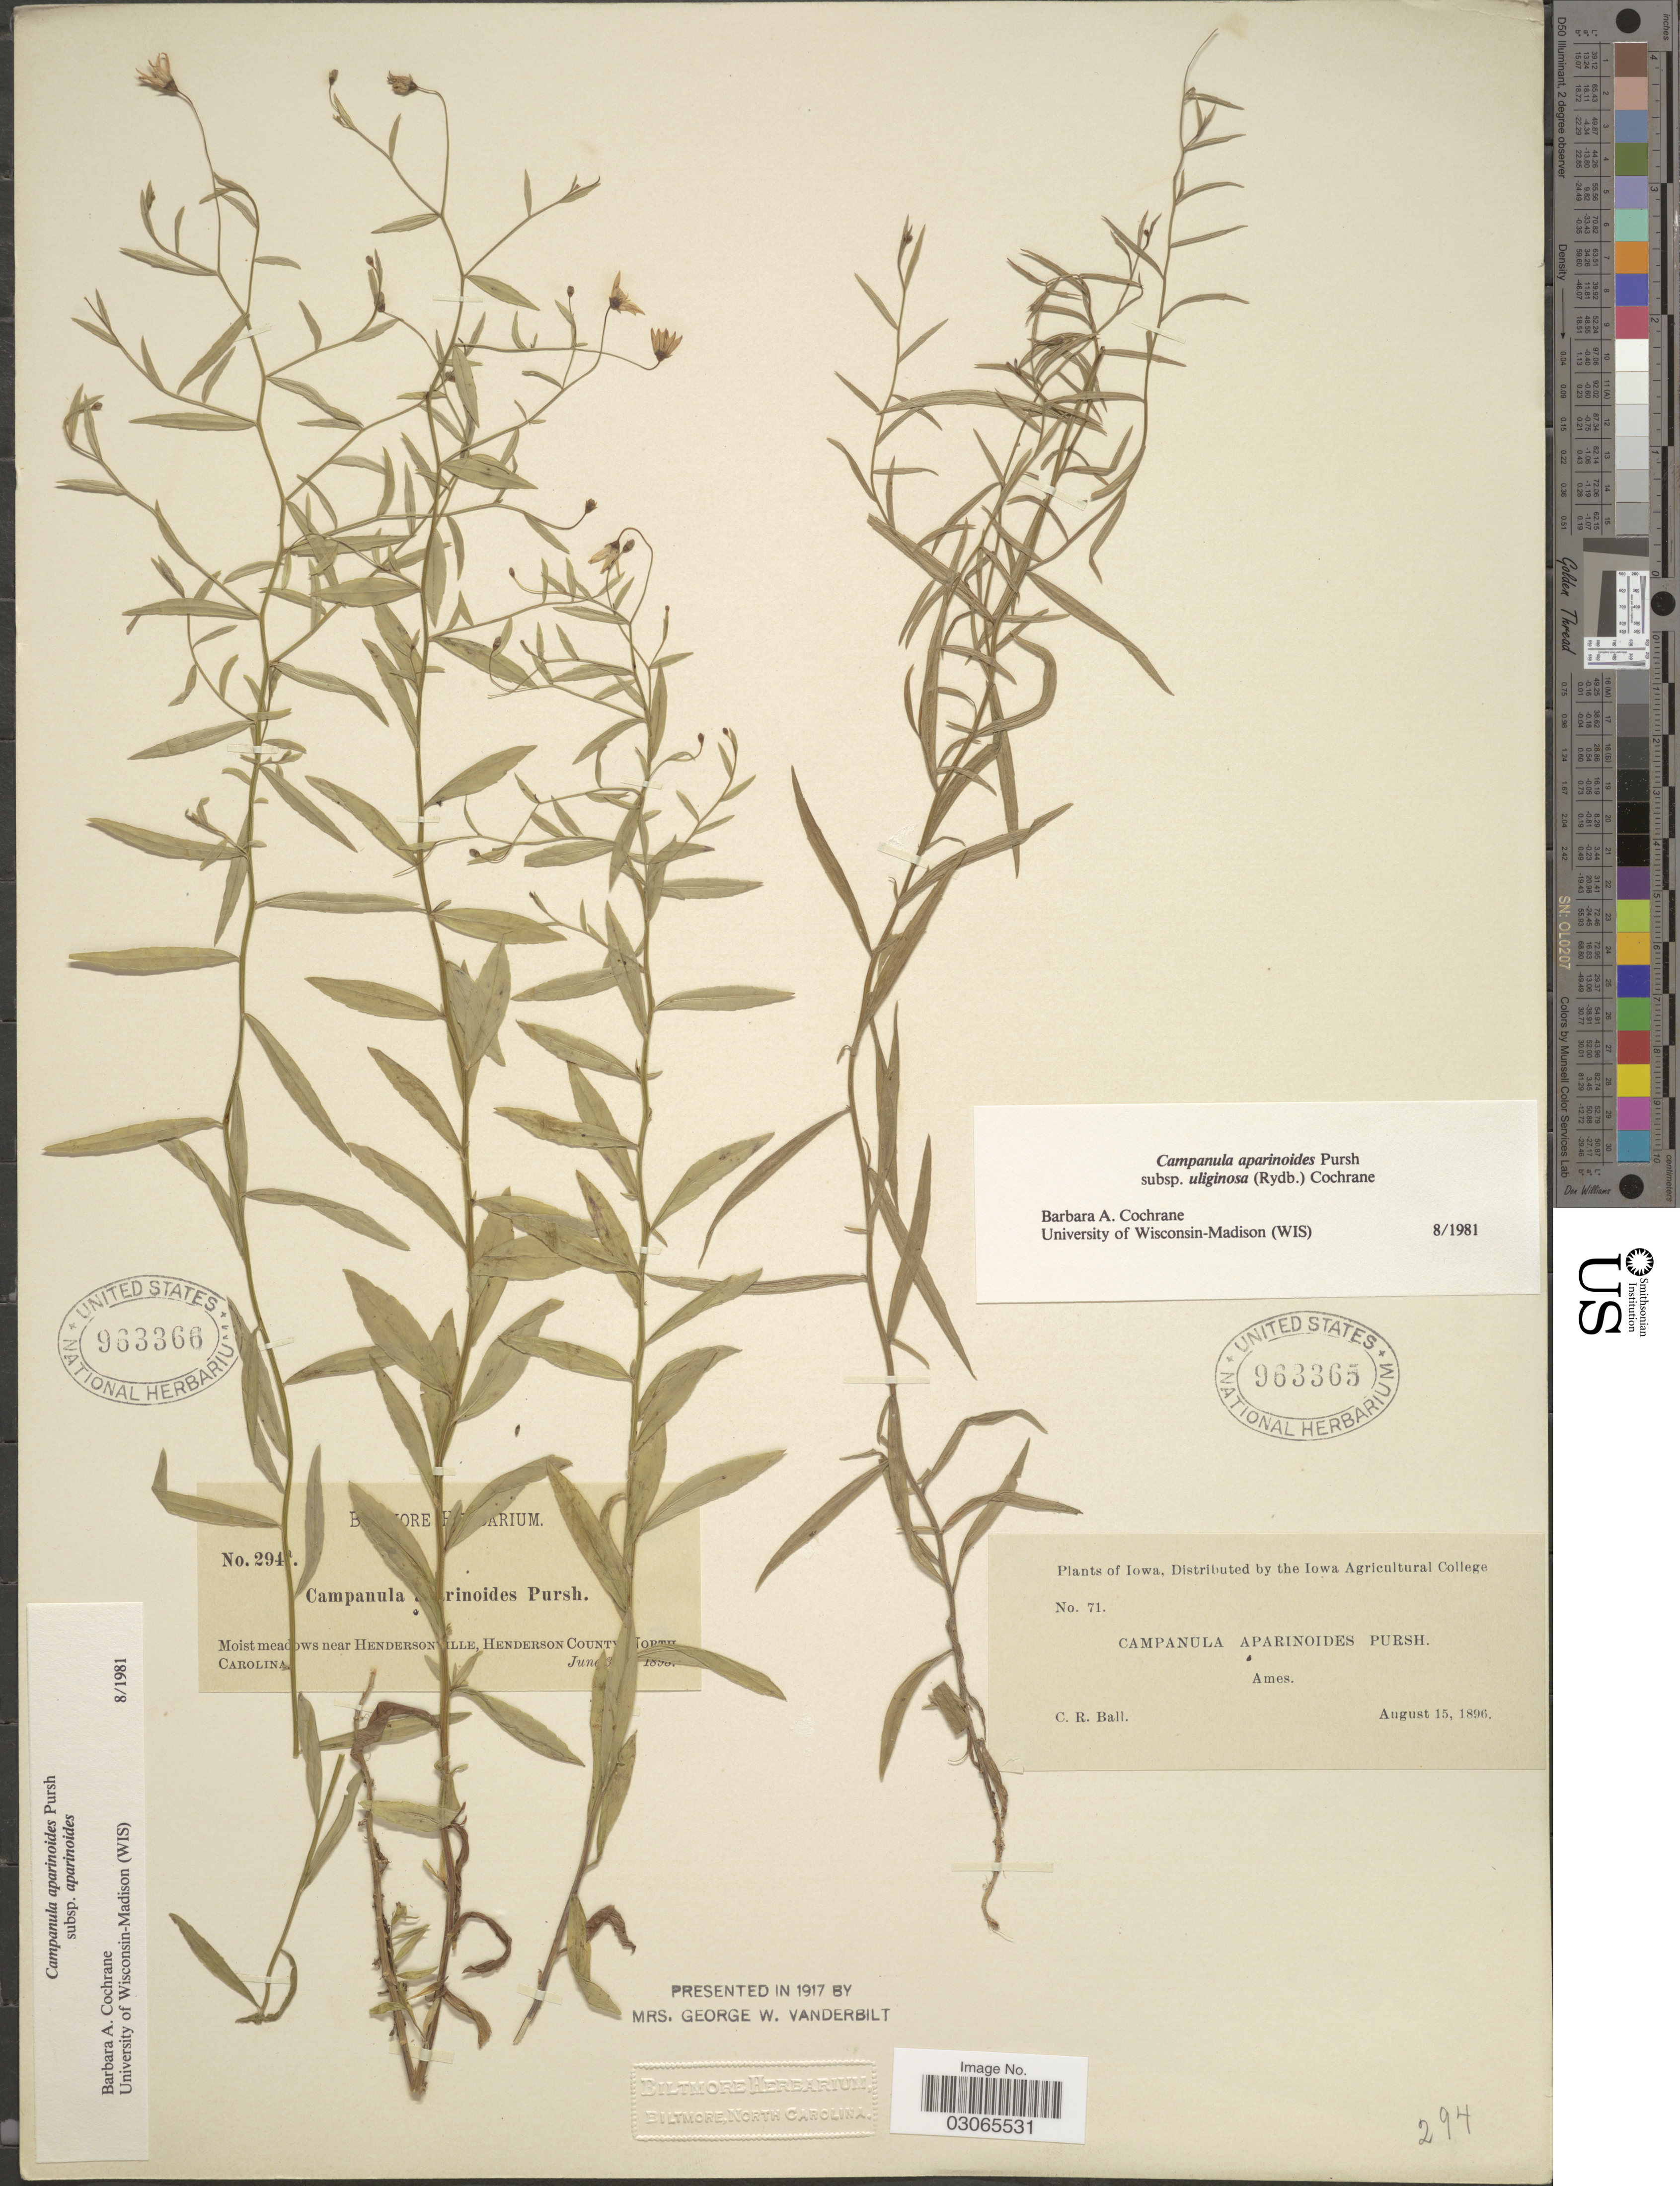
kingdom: Plantae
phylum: Tracheophyta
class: Magnoliopsida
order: Asterales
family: Campanulaceae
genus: Campanula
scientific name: Campanula aparinoides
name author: Pursh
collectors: ex herb. Biltmore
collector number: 294a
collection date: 1898-06-30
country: United States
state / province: North Carolina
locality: Moist meadows near Hendersonville, Henderson County.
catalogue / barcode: US 963366